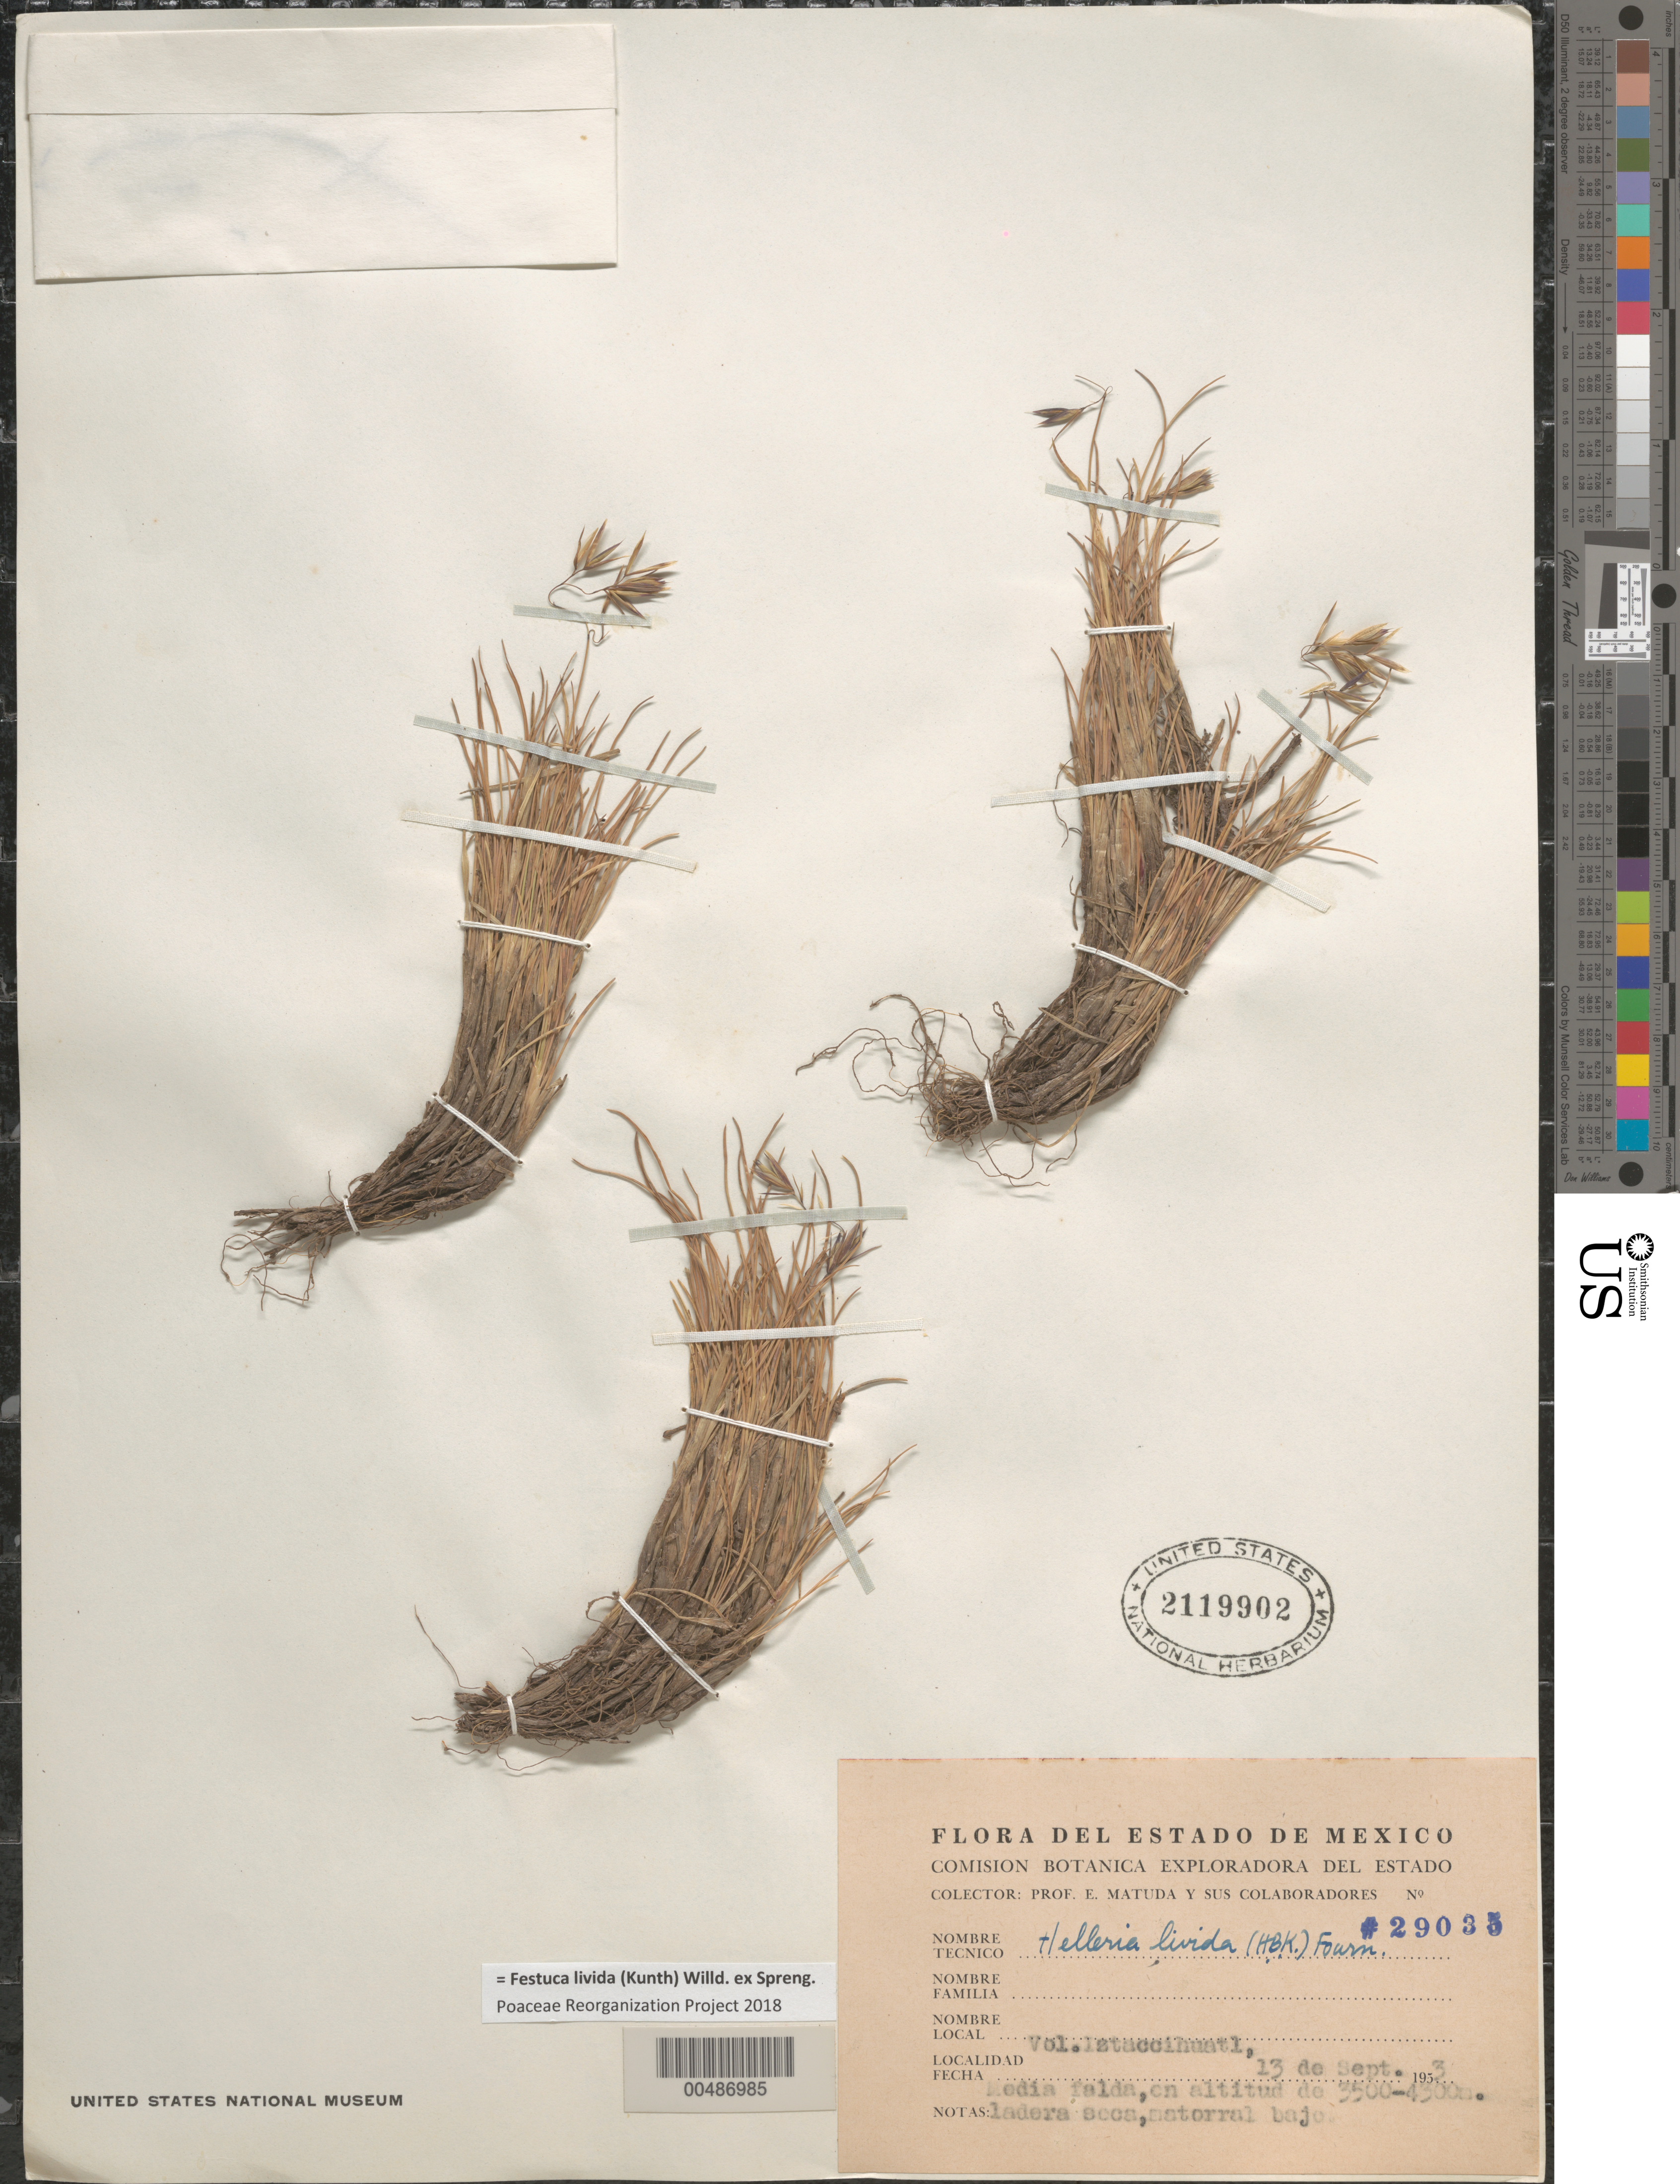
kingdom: Plantae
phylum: Tracheophyta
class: Liliopsida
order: Poales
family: Poaceae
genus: Festuca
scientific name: Festuca livida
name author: (Kunth) Willd.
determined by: Poaceae Reorganization Project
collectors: E. Matuda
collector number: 29035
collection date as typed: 13 Sep 1953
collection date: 1953-09-13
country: Mexico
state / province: México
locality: Vol. Iztaccihuatl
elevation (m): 3500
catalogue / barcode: US 2119902